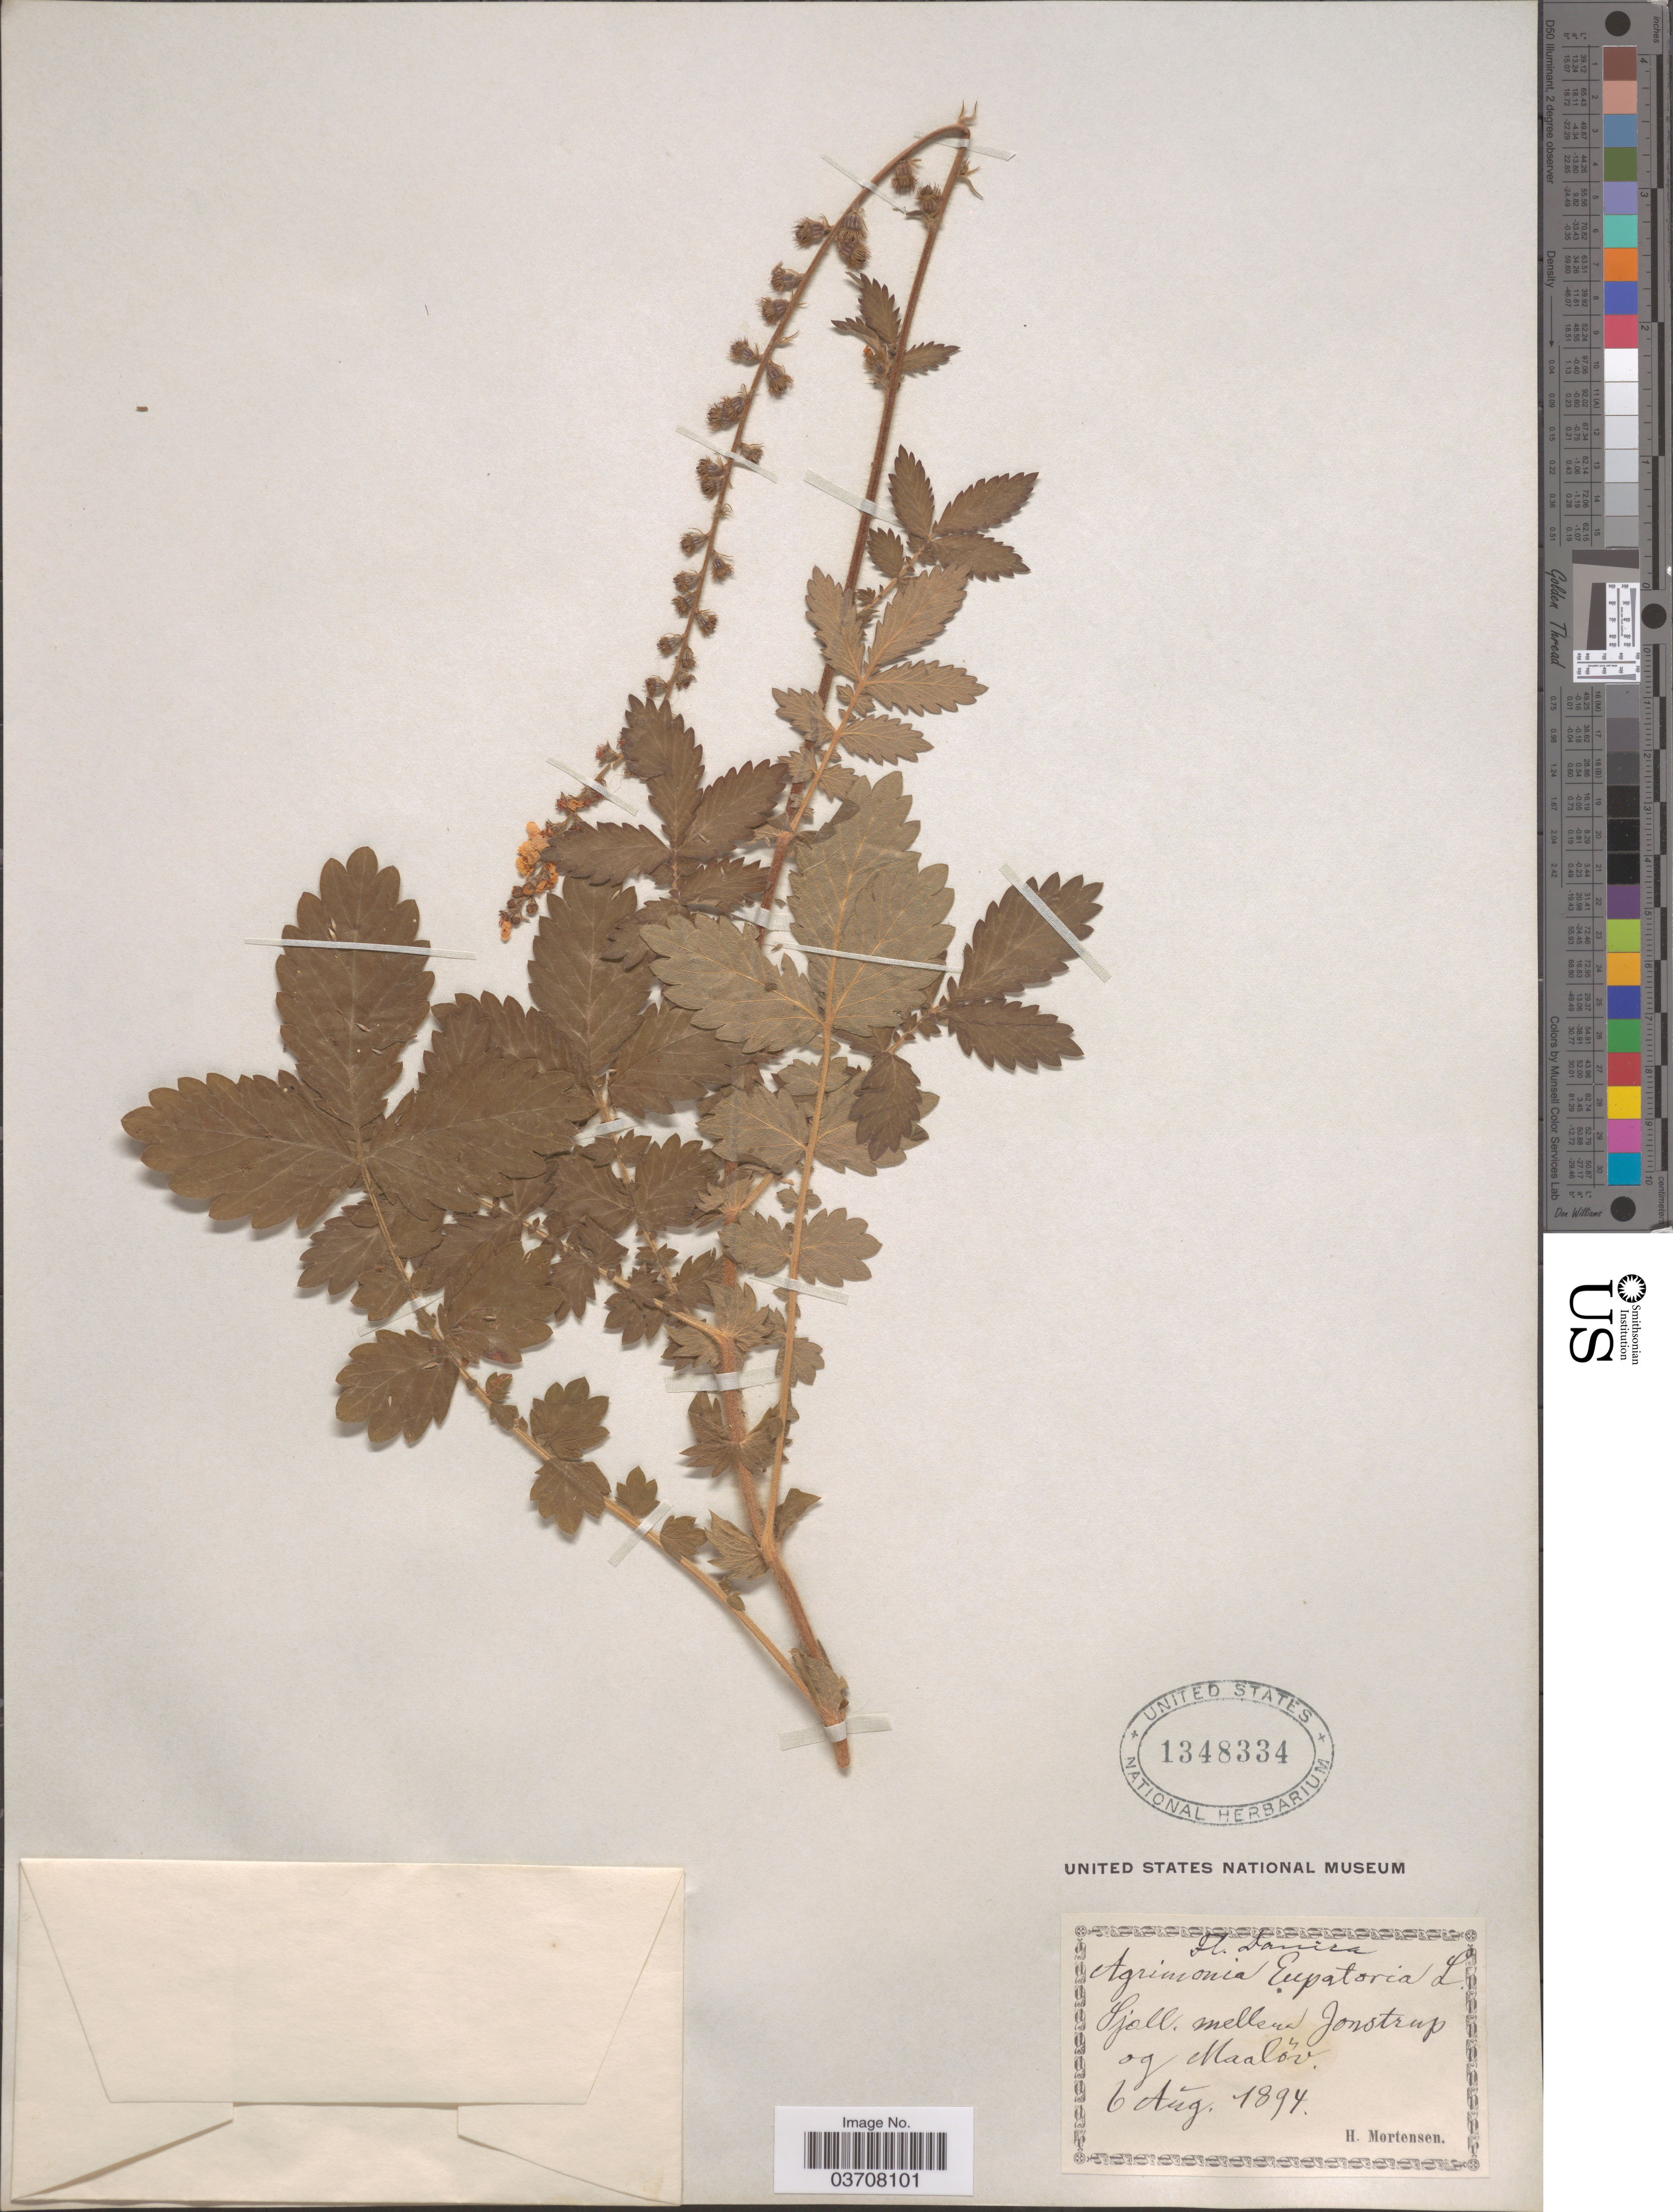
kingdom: Plantae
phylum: Tracheophyta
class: Magnoliopsida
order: Rosales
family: Rosaceae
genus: Agrimonia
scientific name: Agrimonia eupatoria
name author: L.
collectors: H. Mortensen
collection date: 1894-08-06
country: Denmark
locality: Danica. Sjoll. mellem Jonstrup og Maalov.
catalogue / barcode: US 1348334